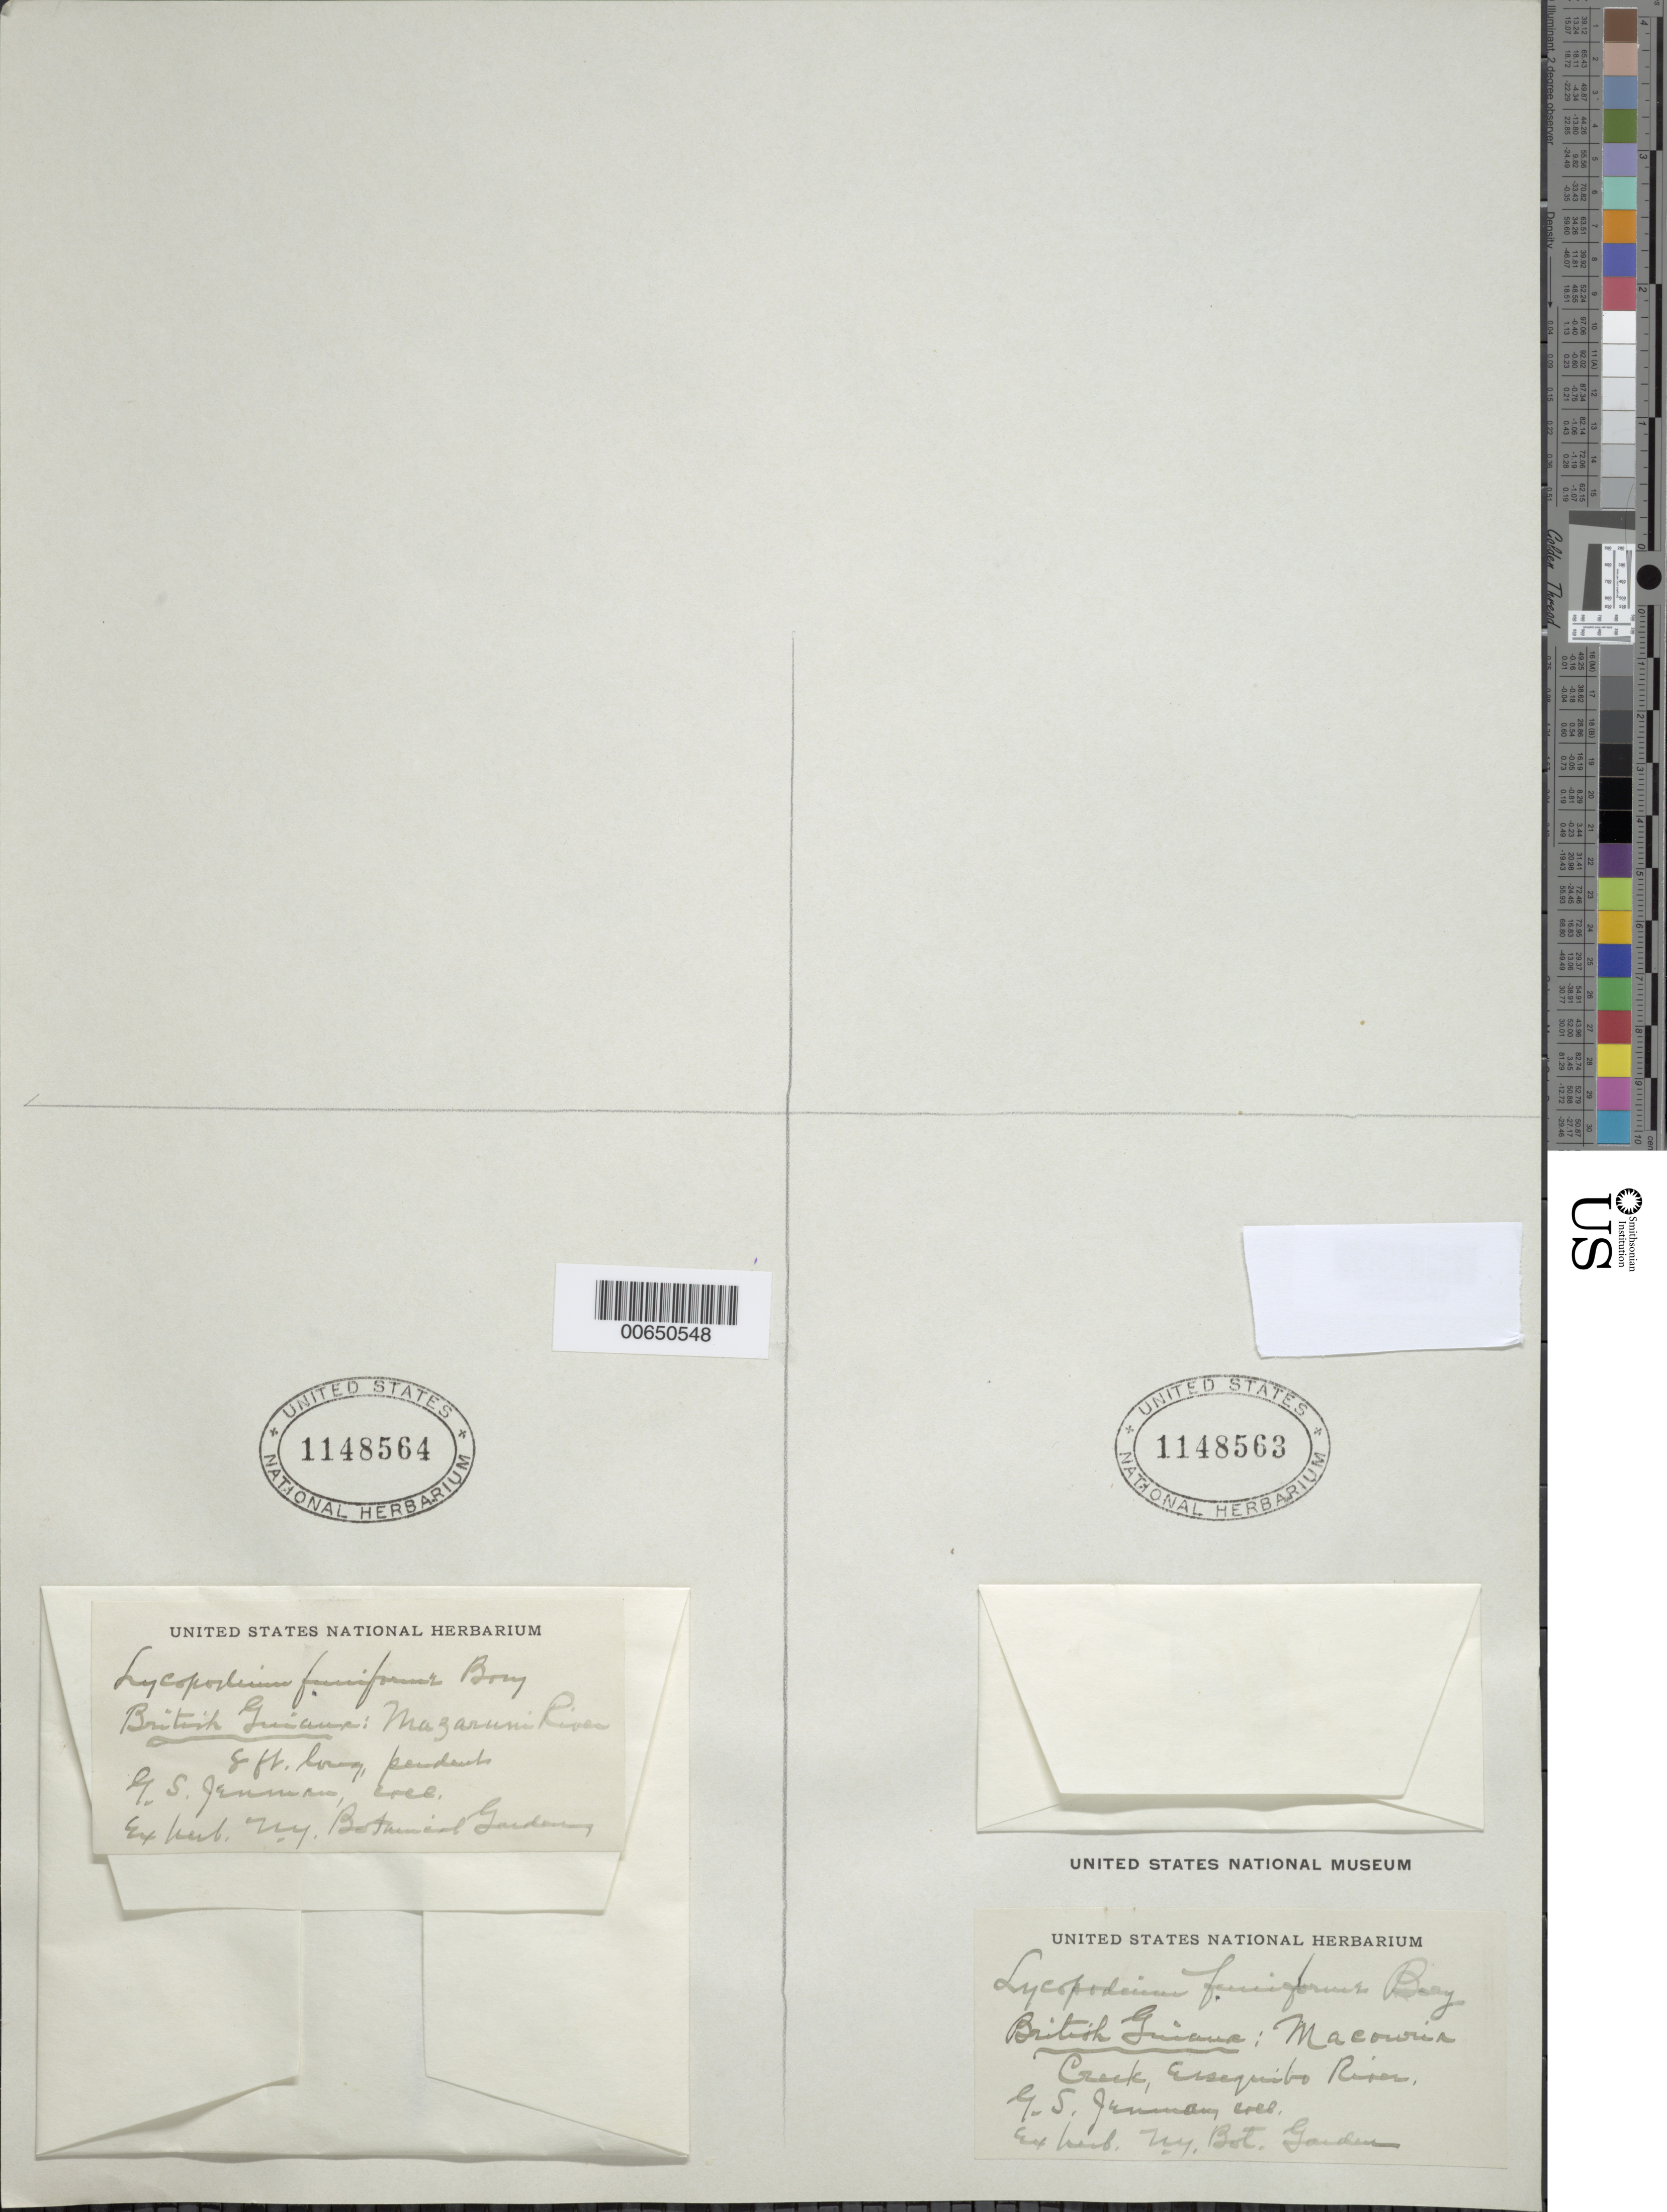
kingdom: Plantae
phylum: Tracheophyta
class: Lycopodiopsida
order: Lycopodiales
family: Lycopodiaceae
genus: Phlegmariurus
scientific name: Phlegmariurus funiformis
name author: (Cham. & Spring) B. Øllg.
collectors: G. S. Jenman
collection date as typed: s.d.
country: Guyana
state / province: Cuyuni-Mazaruni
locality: Mazaruni R.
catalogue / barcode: US 1148564